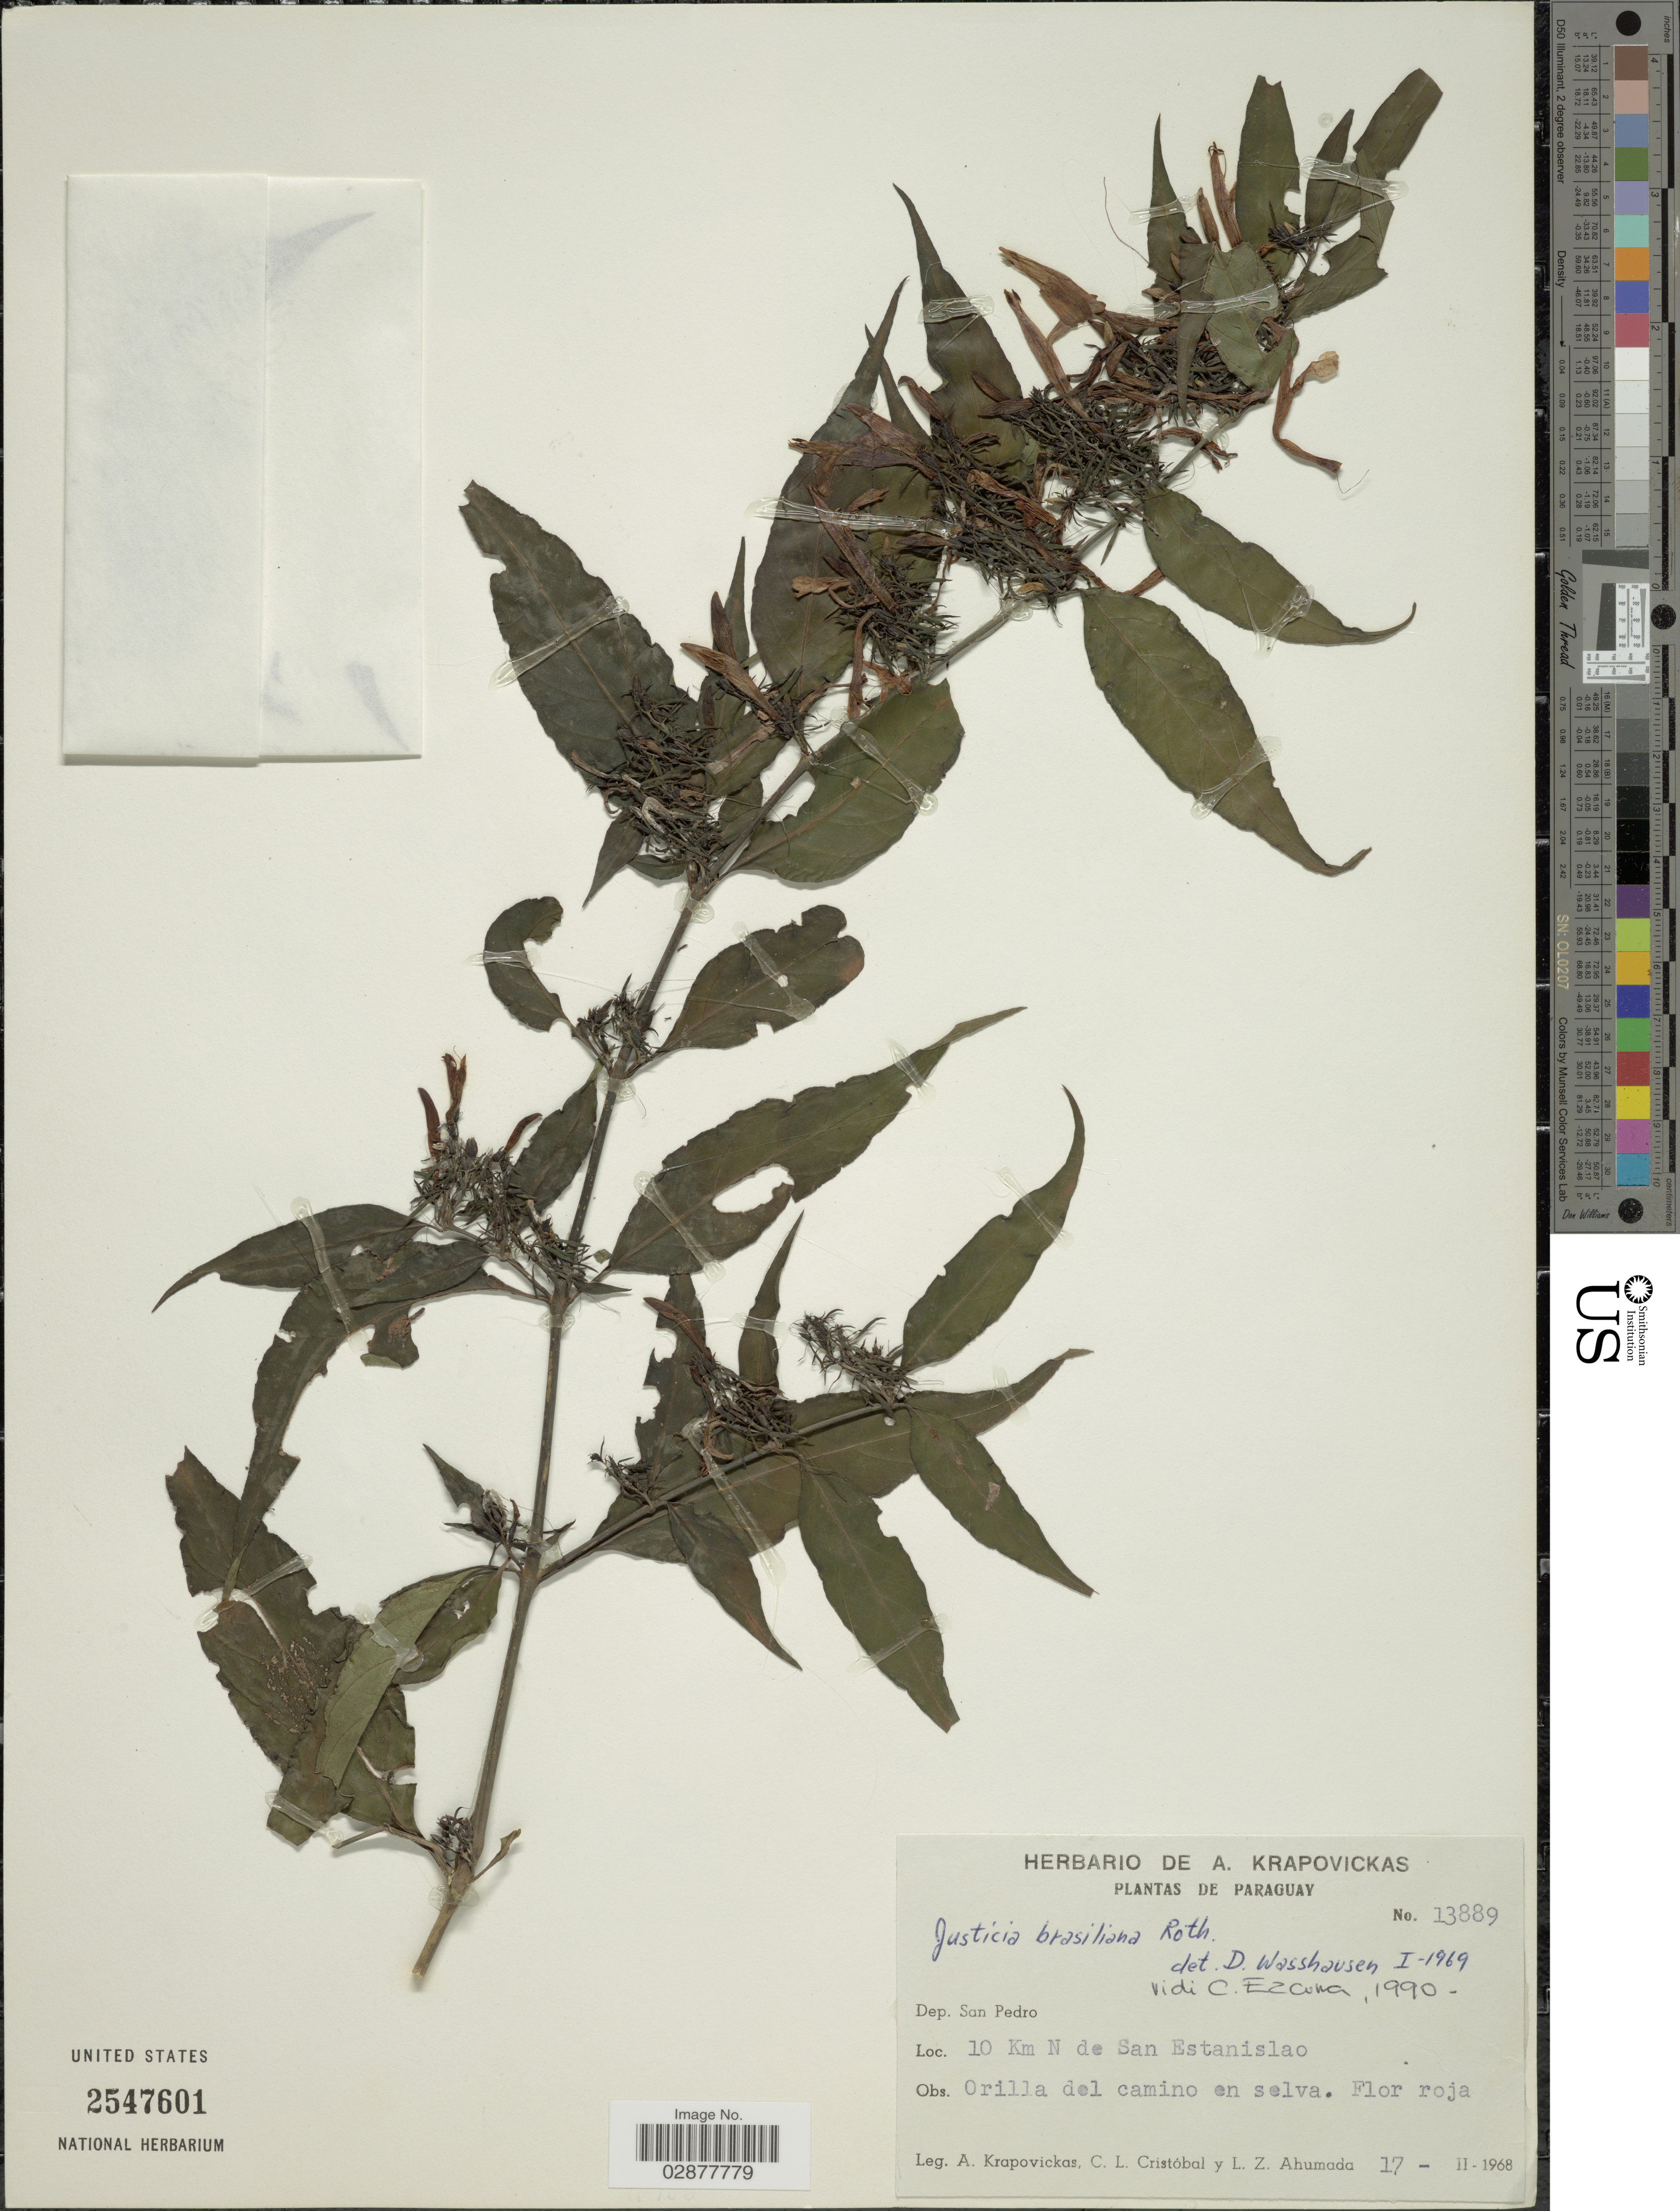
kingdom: Plantae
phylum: Tracheophyta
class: Magnoliopsida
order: Lamiales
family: Acanthaceae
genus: Justicia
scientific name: Justicia brasiliana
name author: Roth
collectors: A. Krapovickas, C. L. Cristóbal & L. Ahumada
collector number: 13889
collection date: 1968-02-17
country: Paraguay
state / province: San Pedro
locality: Dep. San Pedro. 10 Km N de San Estanislao.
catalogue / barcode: US 2547601